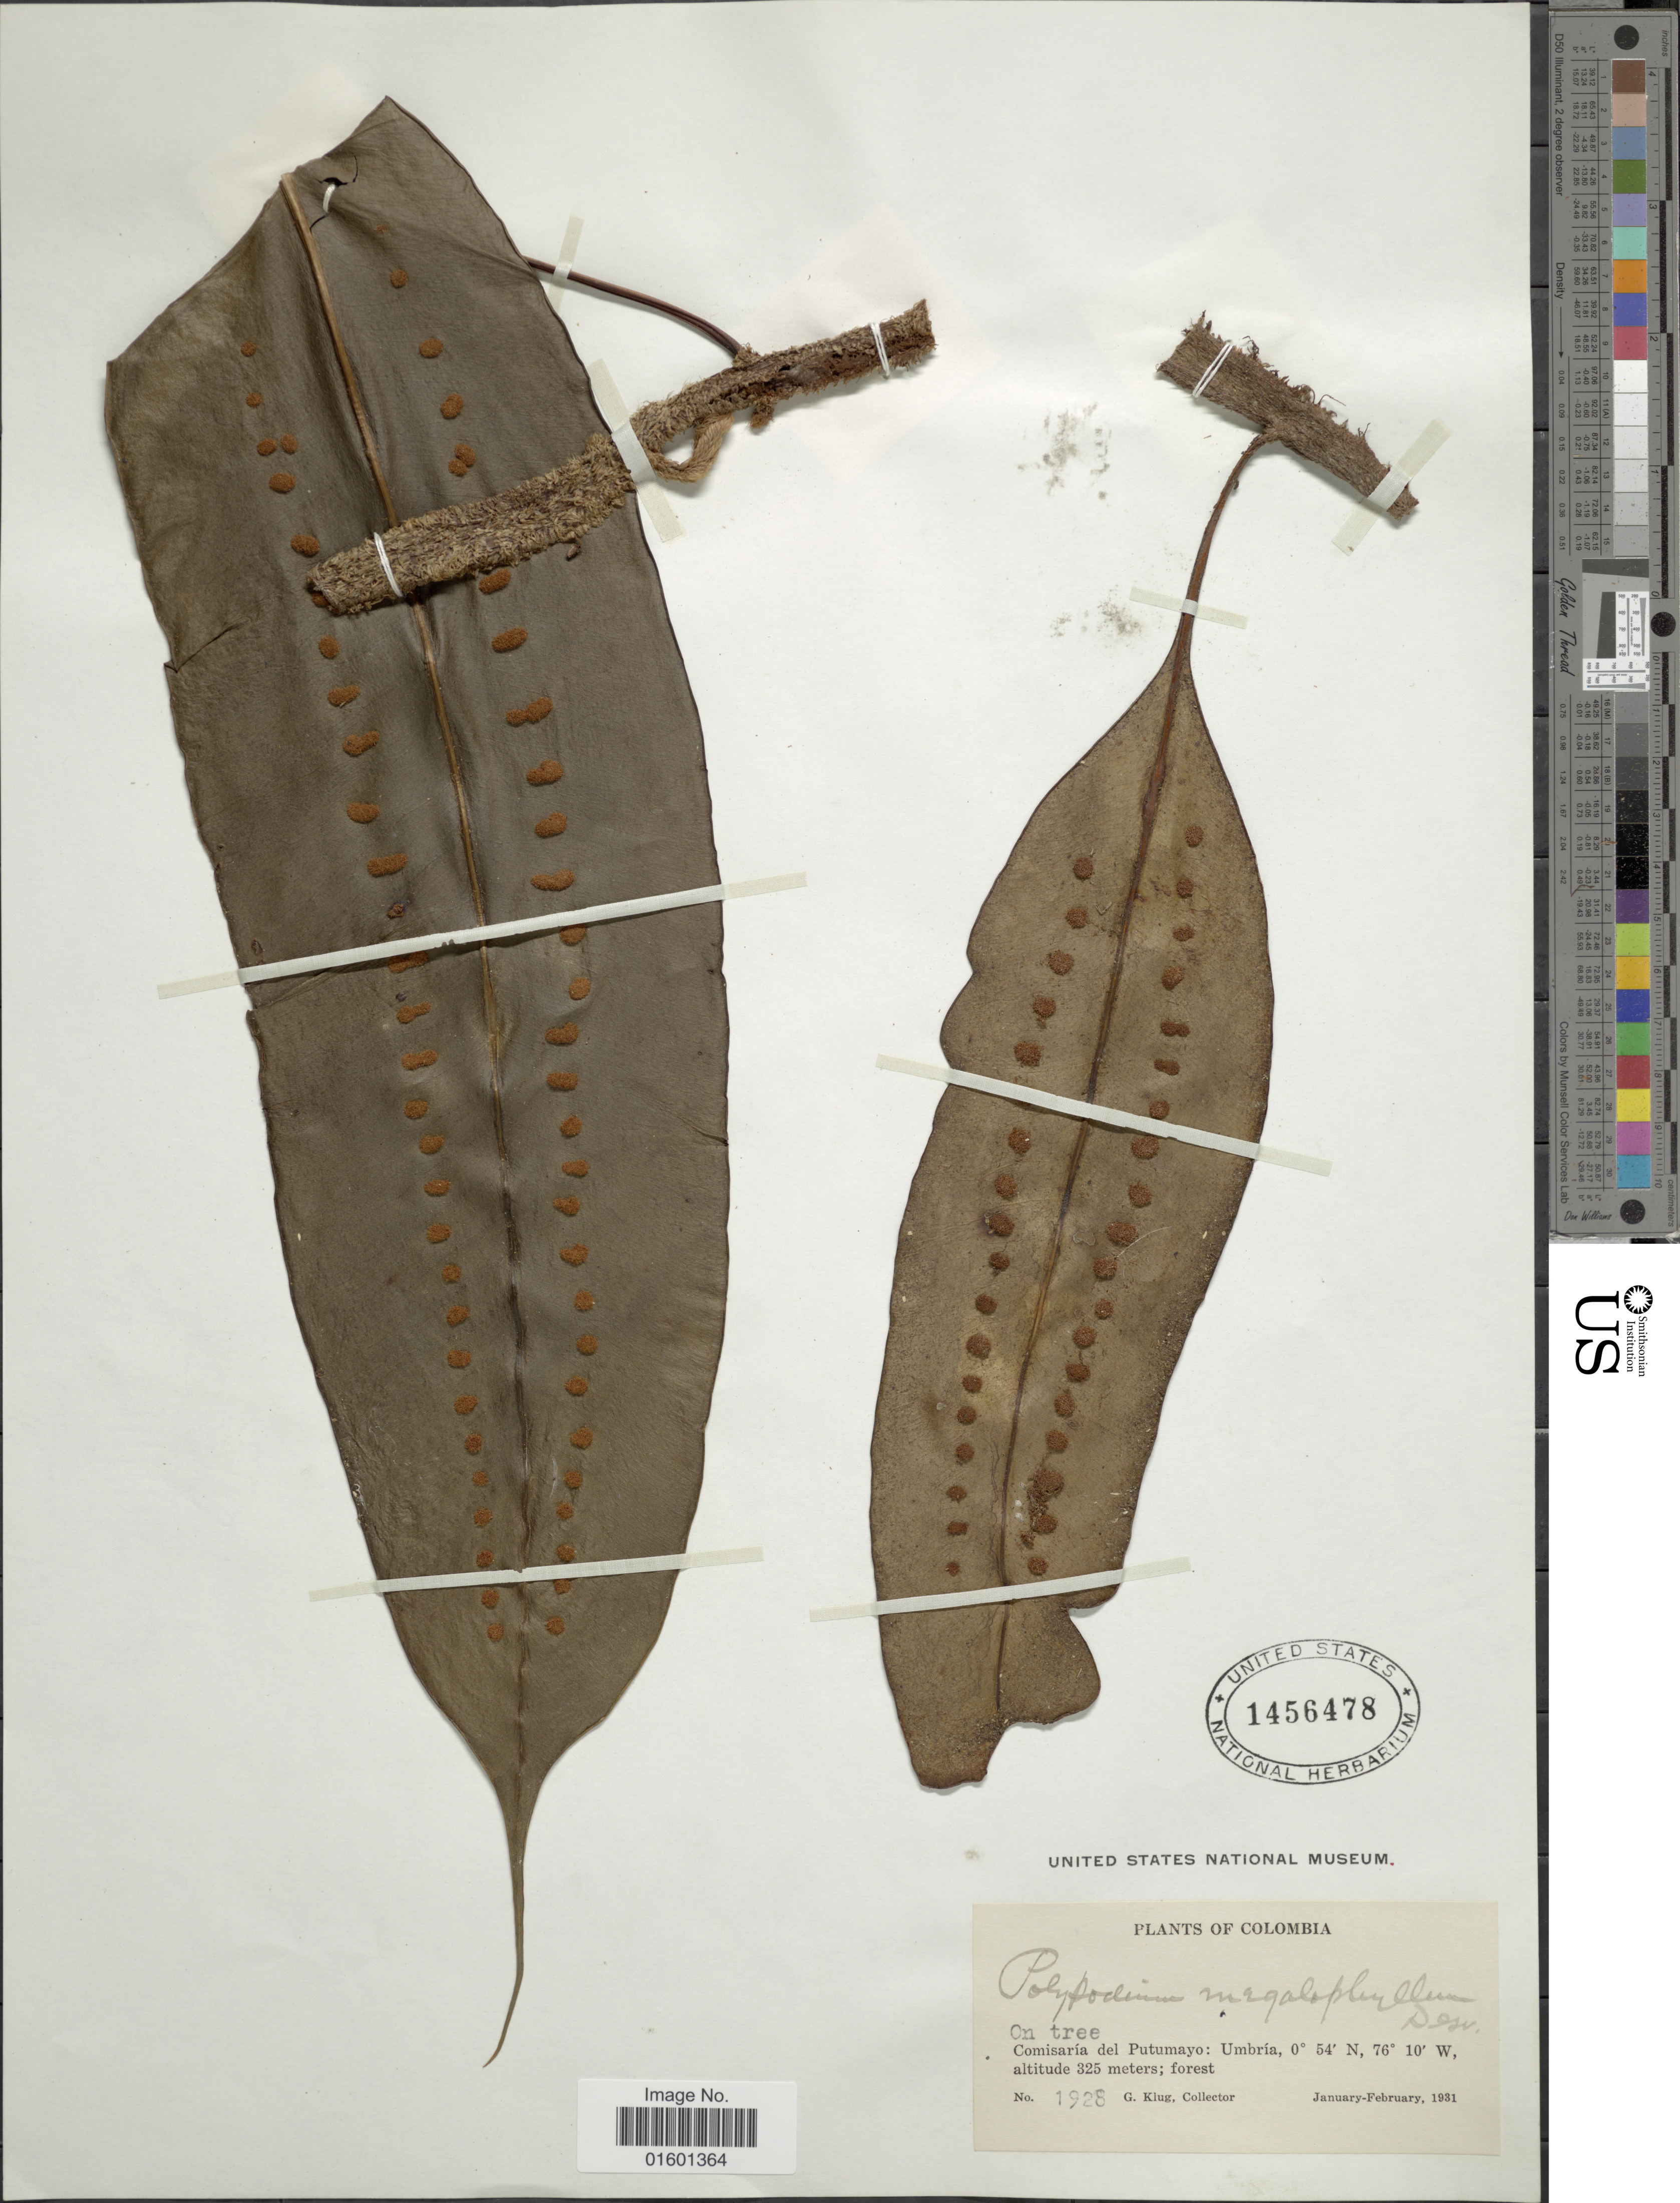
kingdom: Plantae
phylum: Tracheophyta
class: Polypodiopsida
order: Polypodiales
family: Polypodiaceae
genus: Microgramma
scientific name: Microgramma megalophylla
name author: (Desv.) de la Sota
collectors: G. Klug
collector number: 1928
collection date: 1931-01/1931-02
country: Colombia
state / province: Putumayo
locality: Umbria; forest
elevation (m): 325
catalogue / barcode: US 1456478